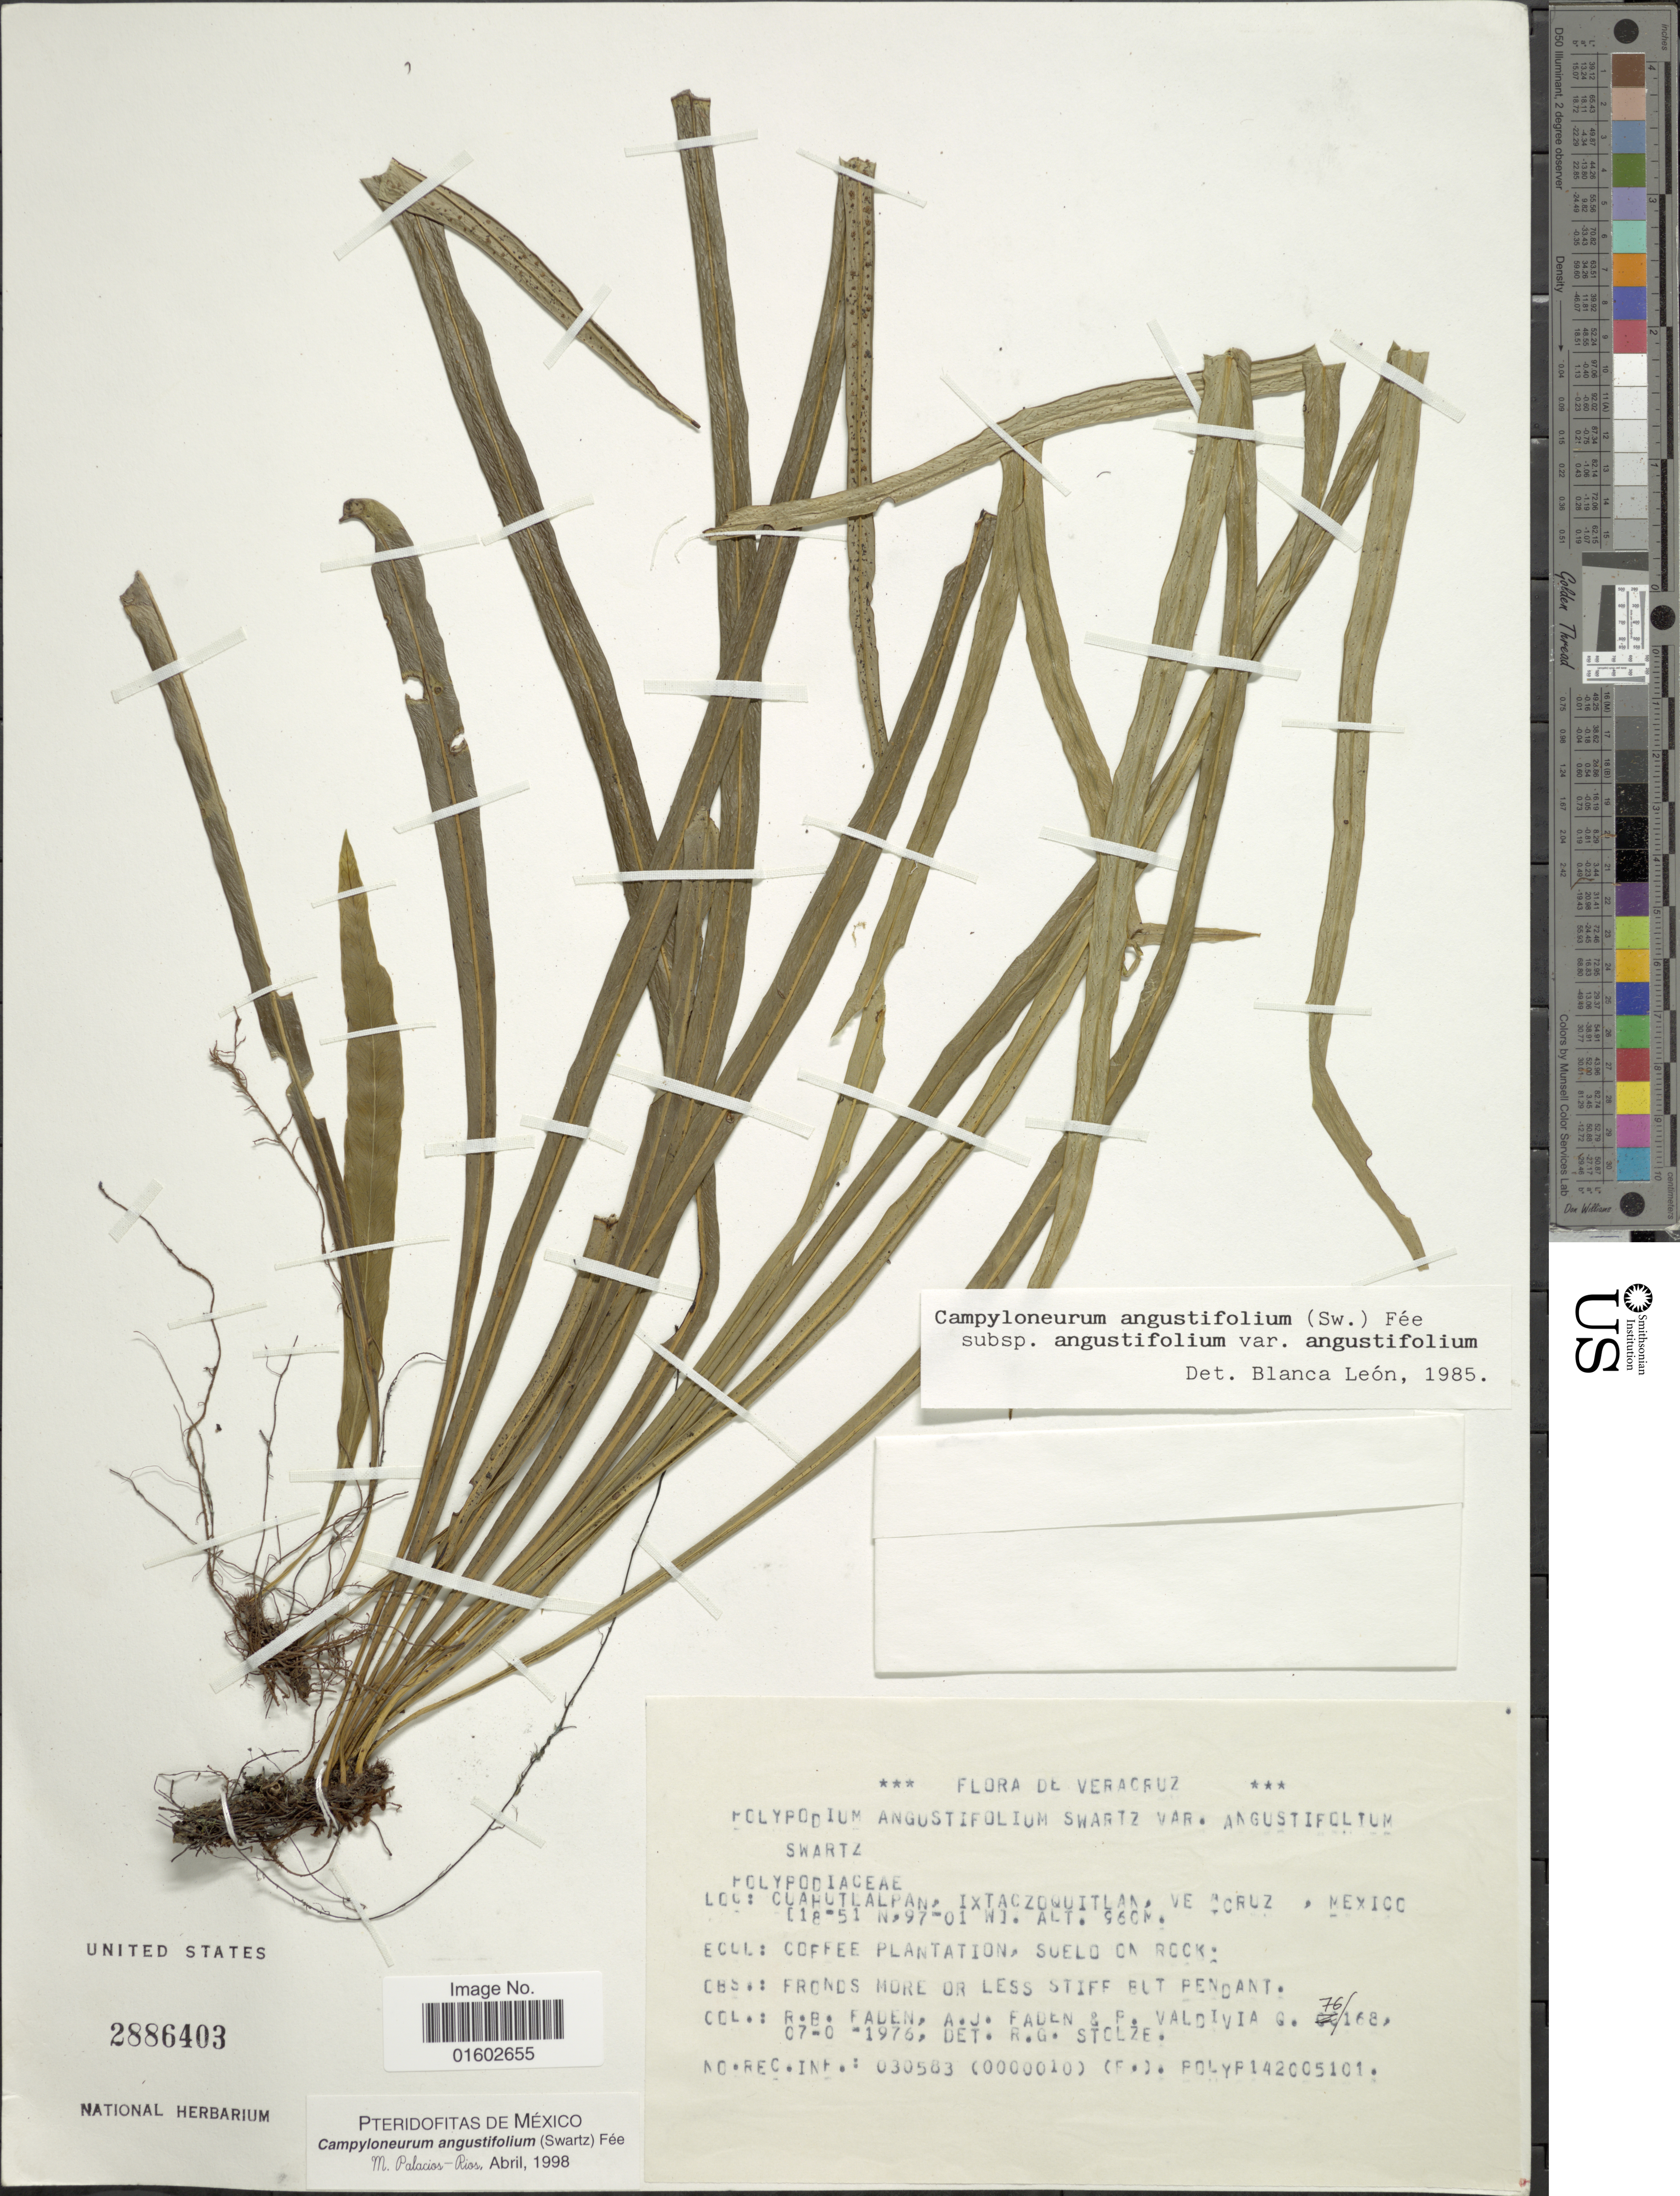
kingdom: Plantae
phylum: Tracheophyta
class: Polypodiopsida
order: Polypodiales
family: Polypodiaceae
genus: Campyloneurum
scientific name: Campyloneurum angustifolium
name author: (Sw.) Fée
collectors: R. B. Faden, A. J. Faden & P. Valdiva Q.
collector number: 76/168*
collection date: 1976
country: Mexico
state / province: Veracruz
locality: Cuahutlalpan, Ixtaczoquitlan, Vera Cruz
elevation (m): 960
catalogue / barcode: US 2886403